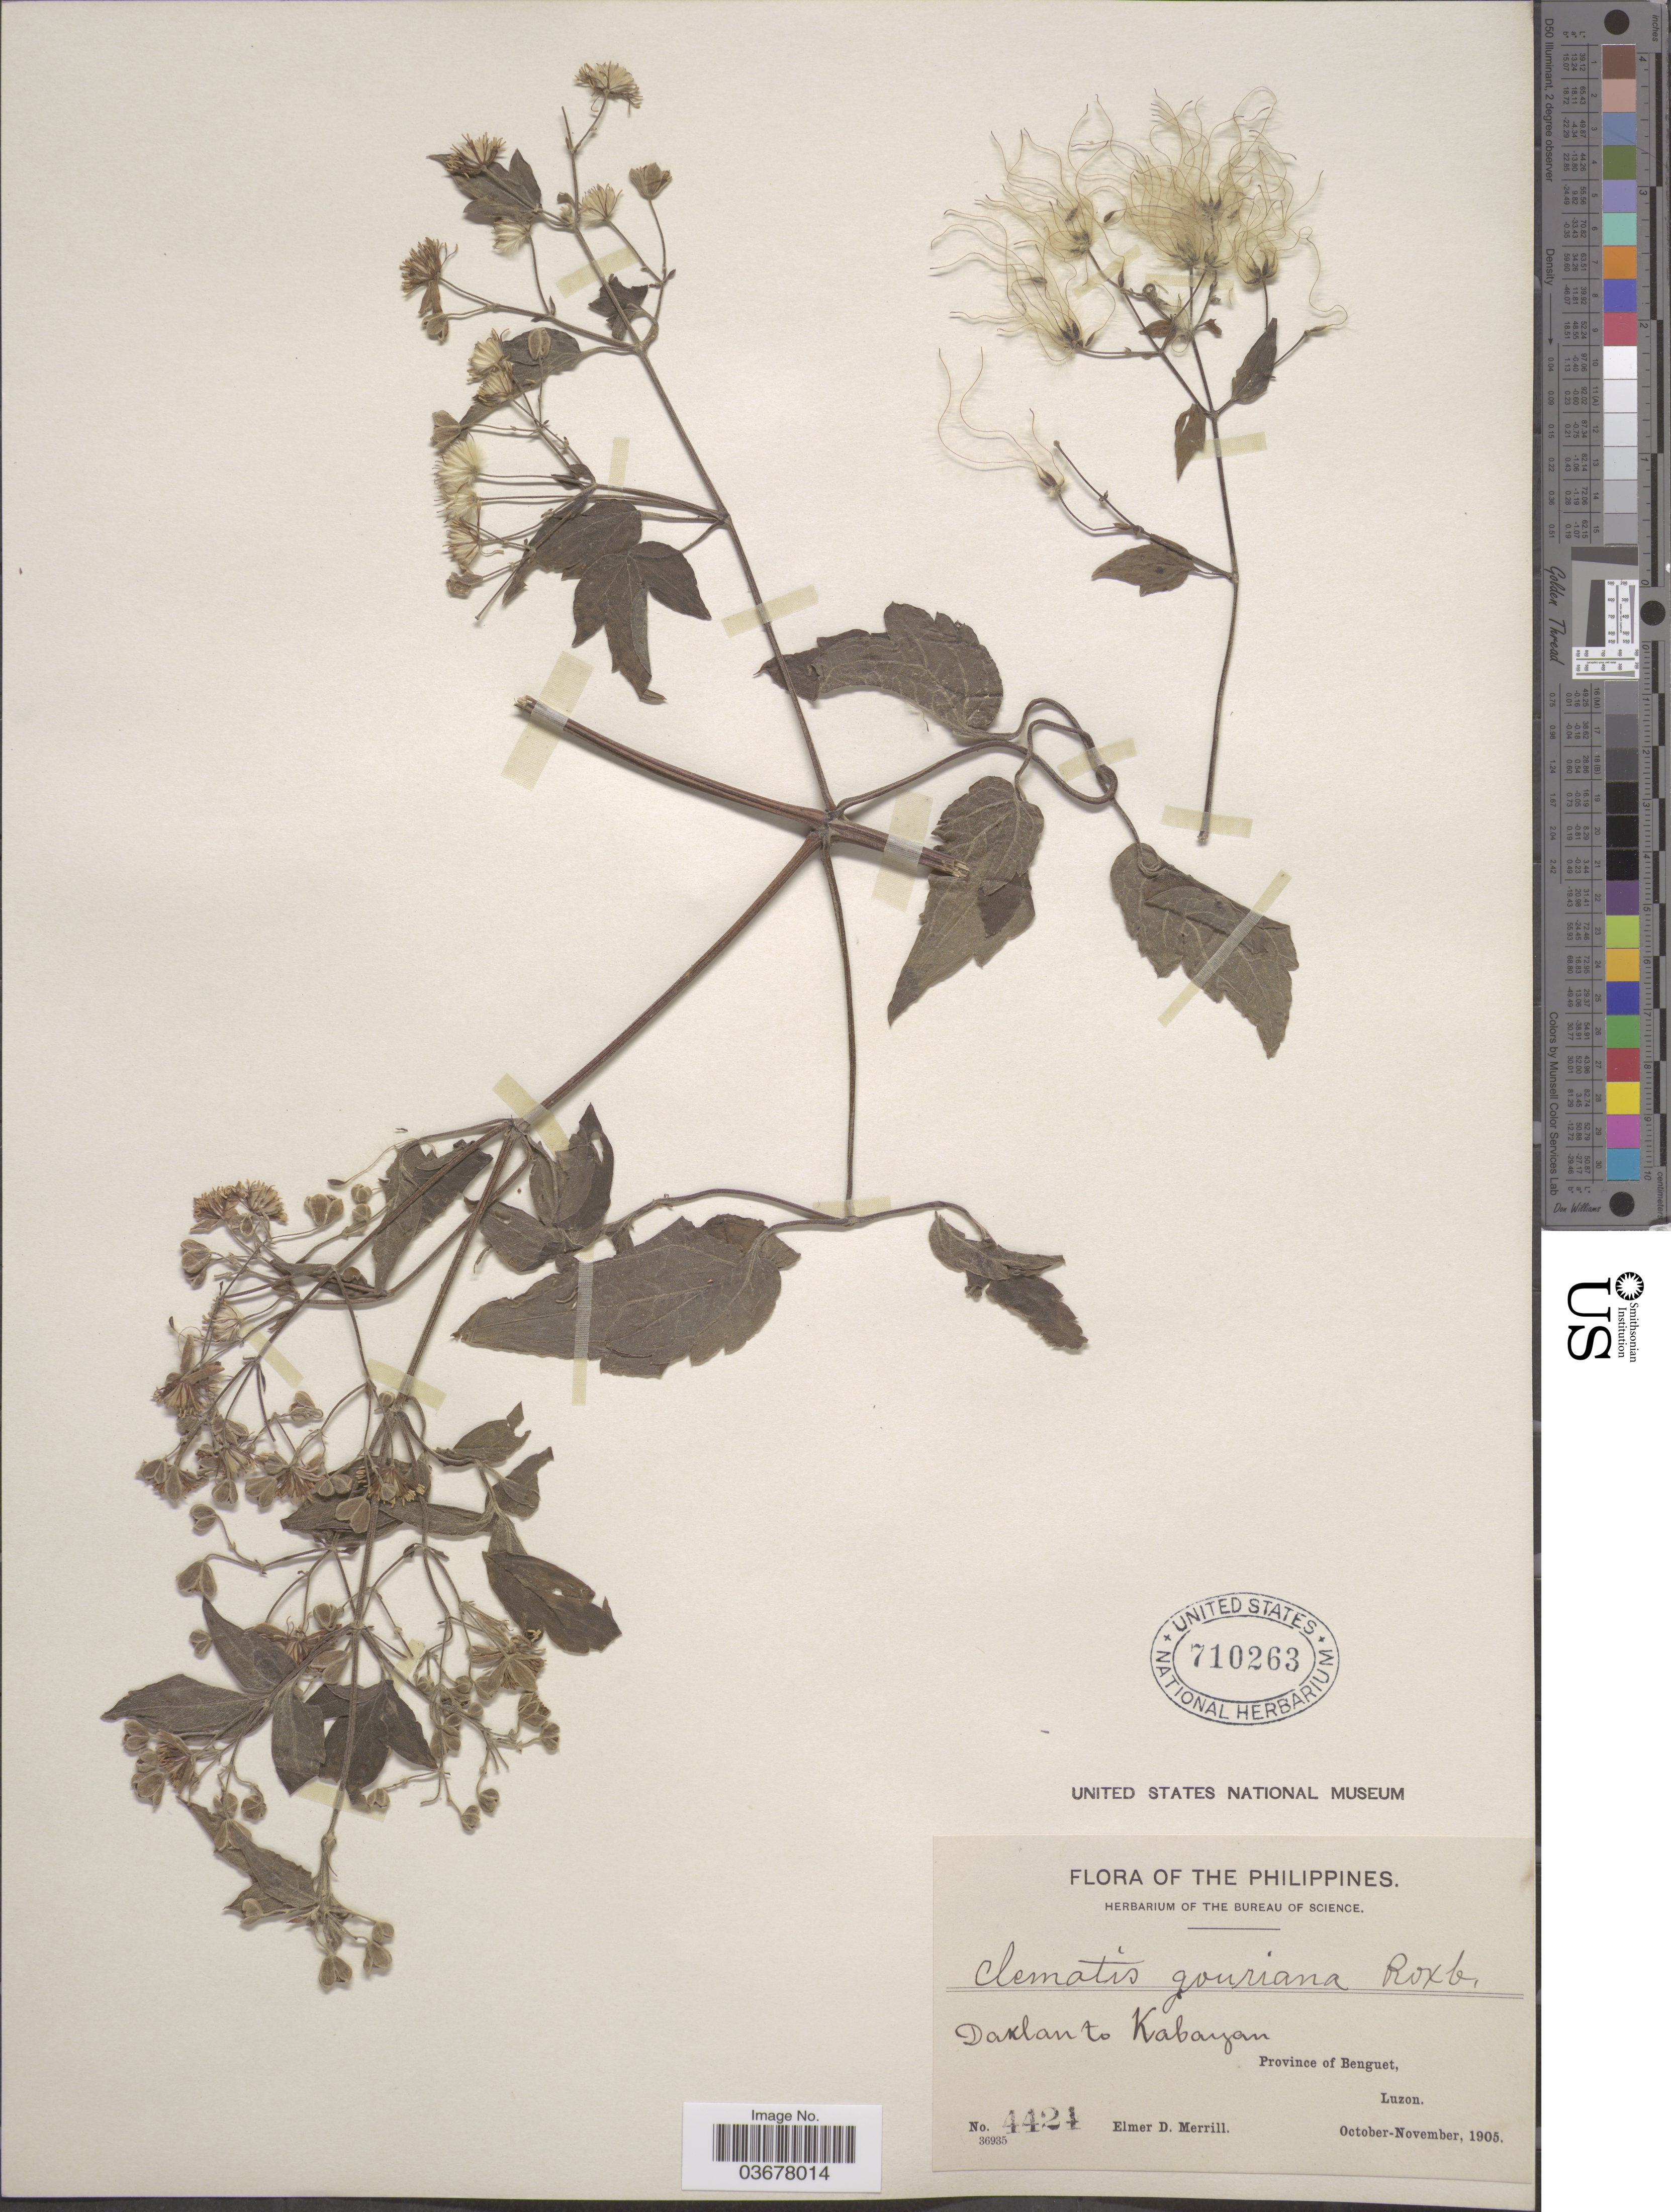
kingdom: Plantae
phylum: Tracheophyta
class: Magnoliopsida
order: Ranunculales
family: Ranunculaceae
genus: Clematis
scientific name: Clematis gouriana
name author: Roxb. ex DC.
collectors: E. D. Merrill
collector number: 4424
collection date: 1905-10/1905-11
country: Philippines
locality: Daklan to Kabayan. Province of Benguet. Luzon.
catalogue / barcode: US 710263